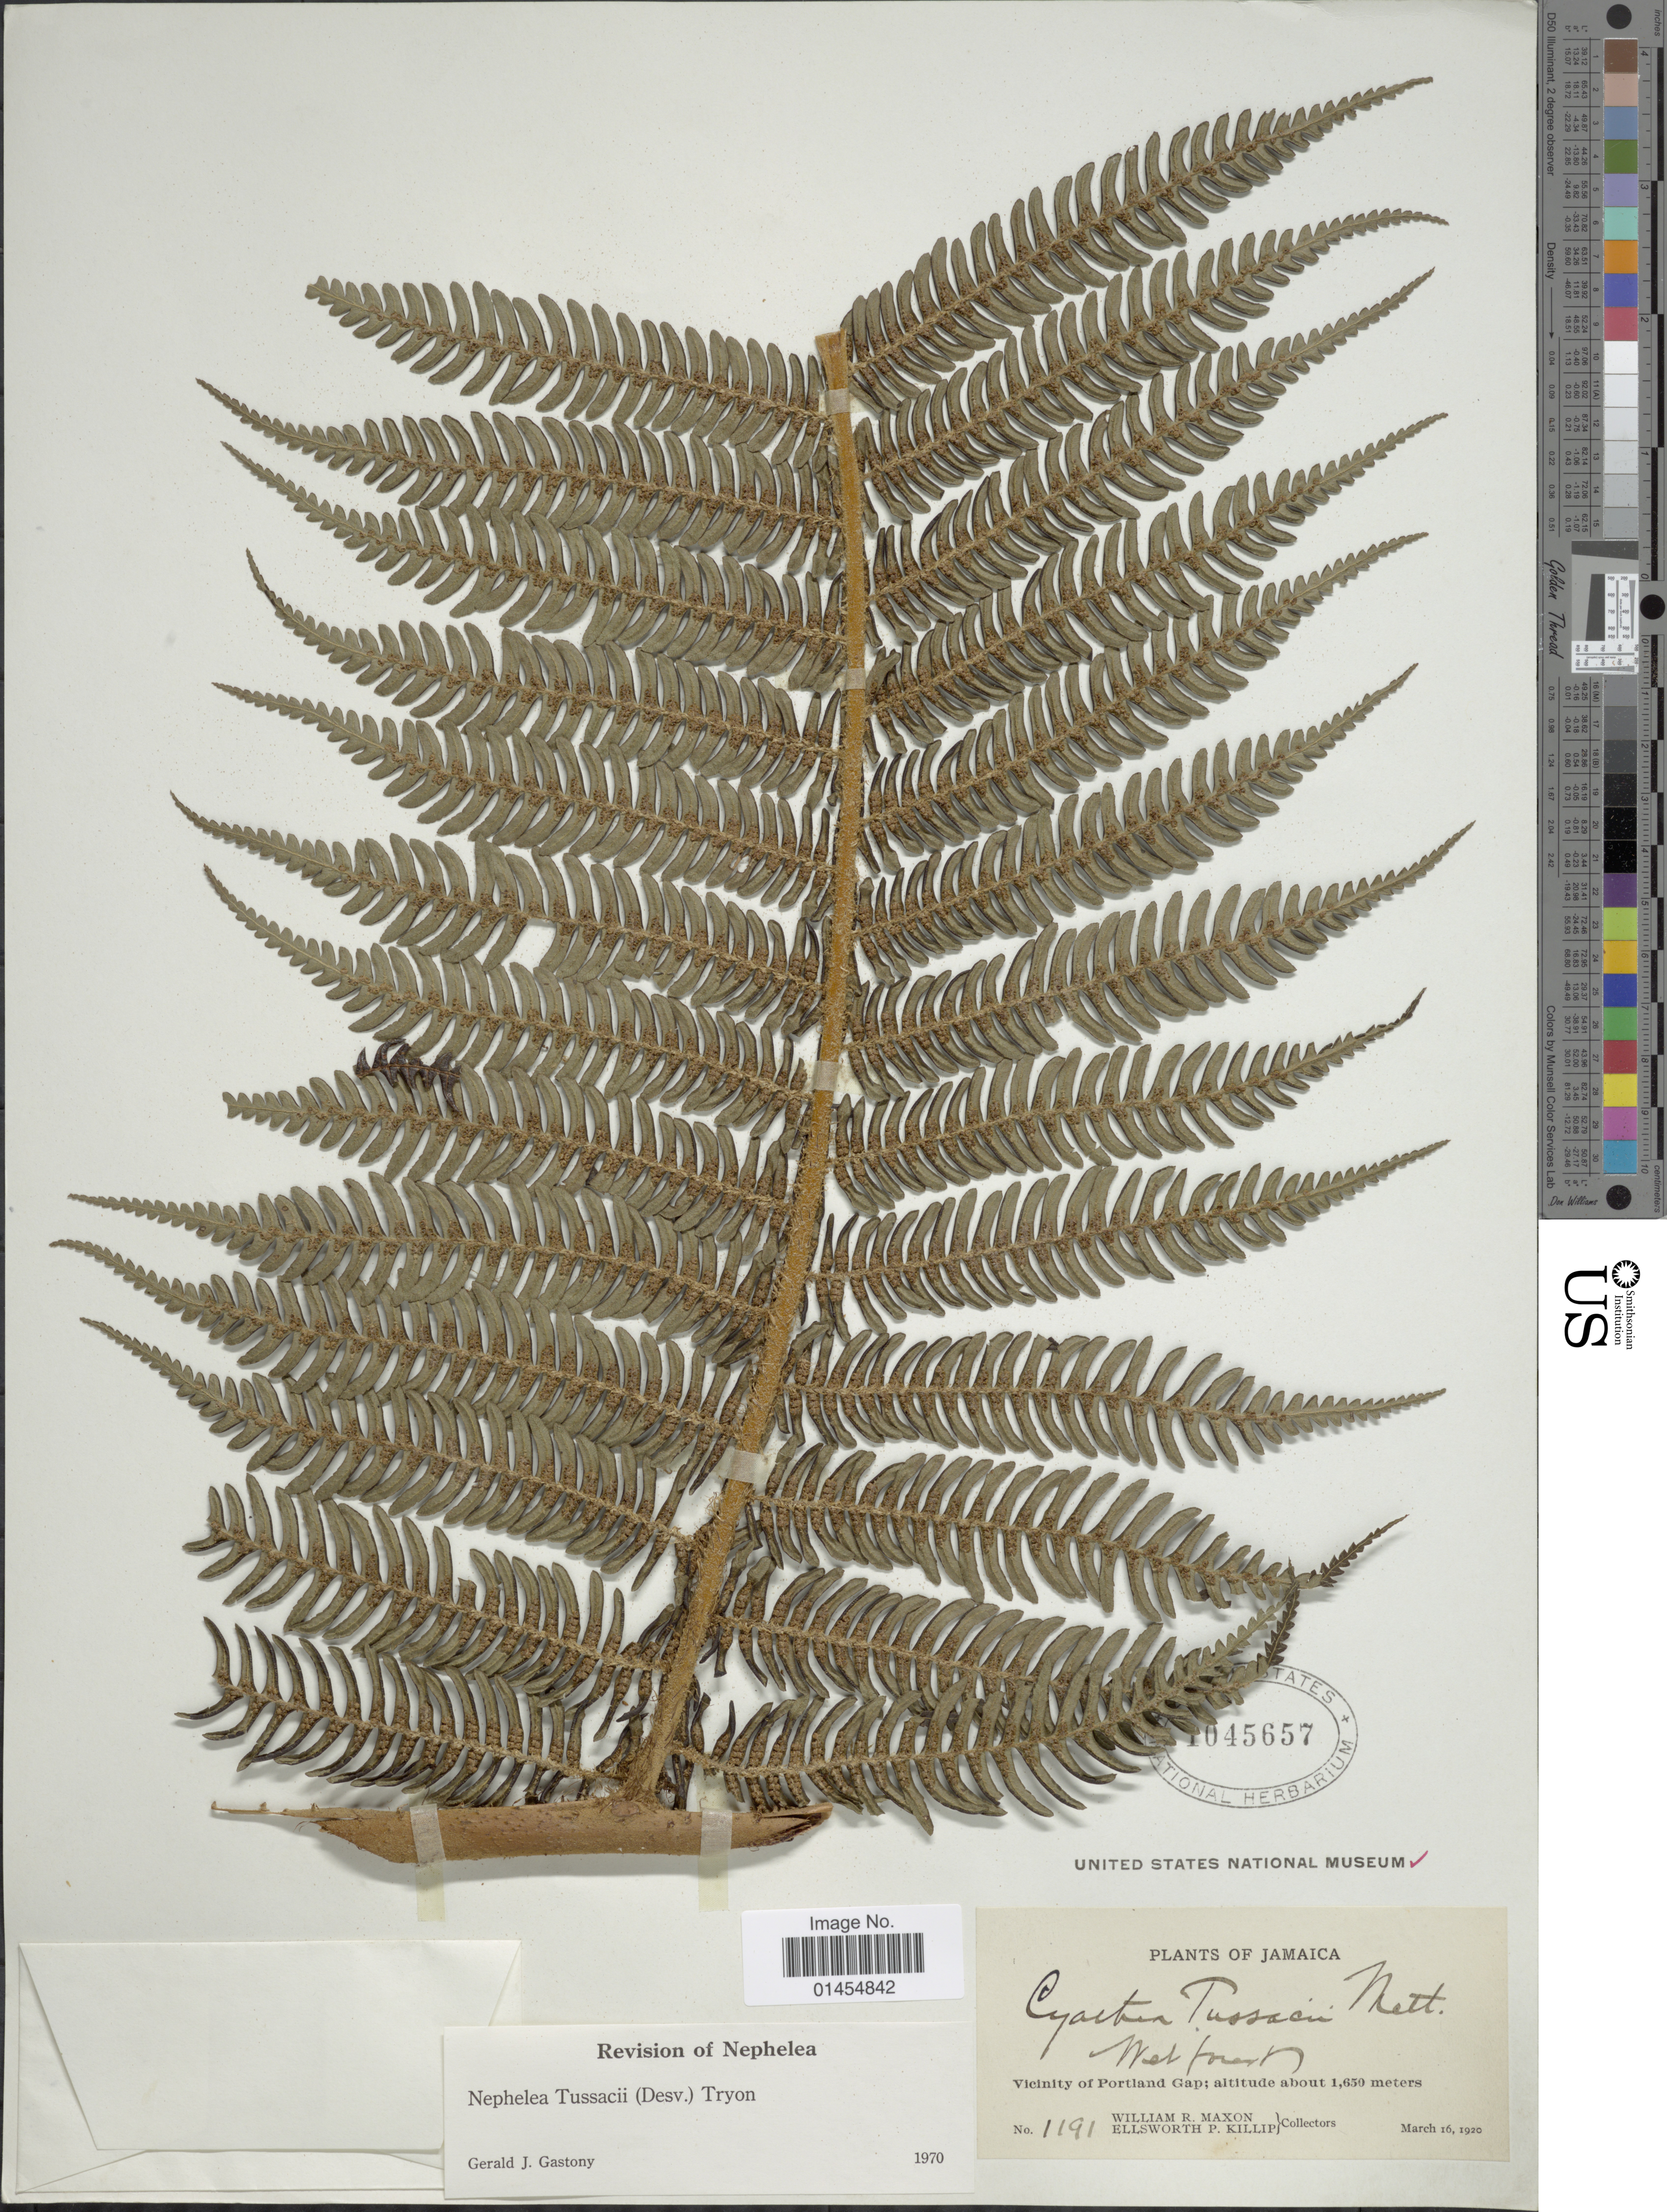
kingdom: Plantae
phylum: Tracheophyta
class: Polypodiopsida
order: Cyatheales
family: Cyatheaceae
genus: Alsophila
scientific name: Alsophila tussacii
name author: (Desv.) D.S. Conant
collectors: W. R. Maxon & E. P. Killip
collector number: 1191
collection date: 1920-03-16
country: Jamaica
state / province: Portland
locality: Vicinity of Portland Gap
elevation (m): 1650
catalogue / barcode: US 1045657